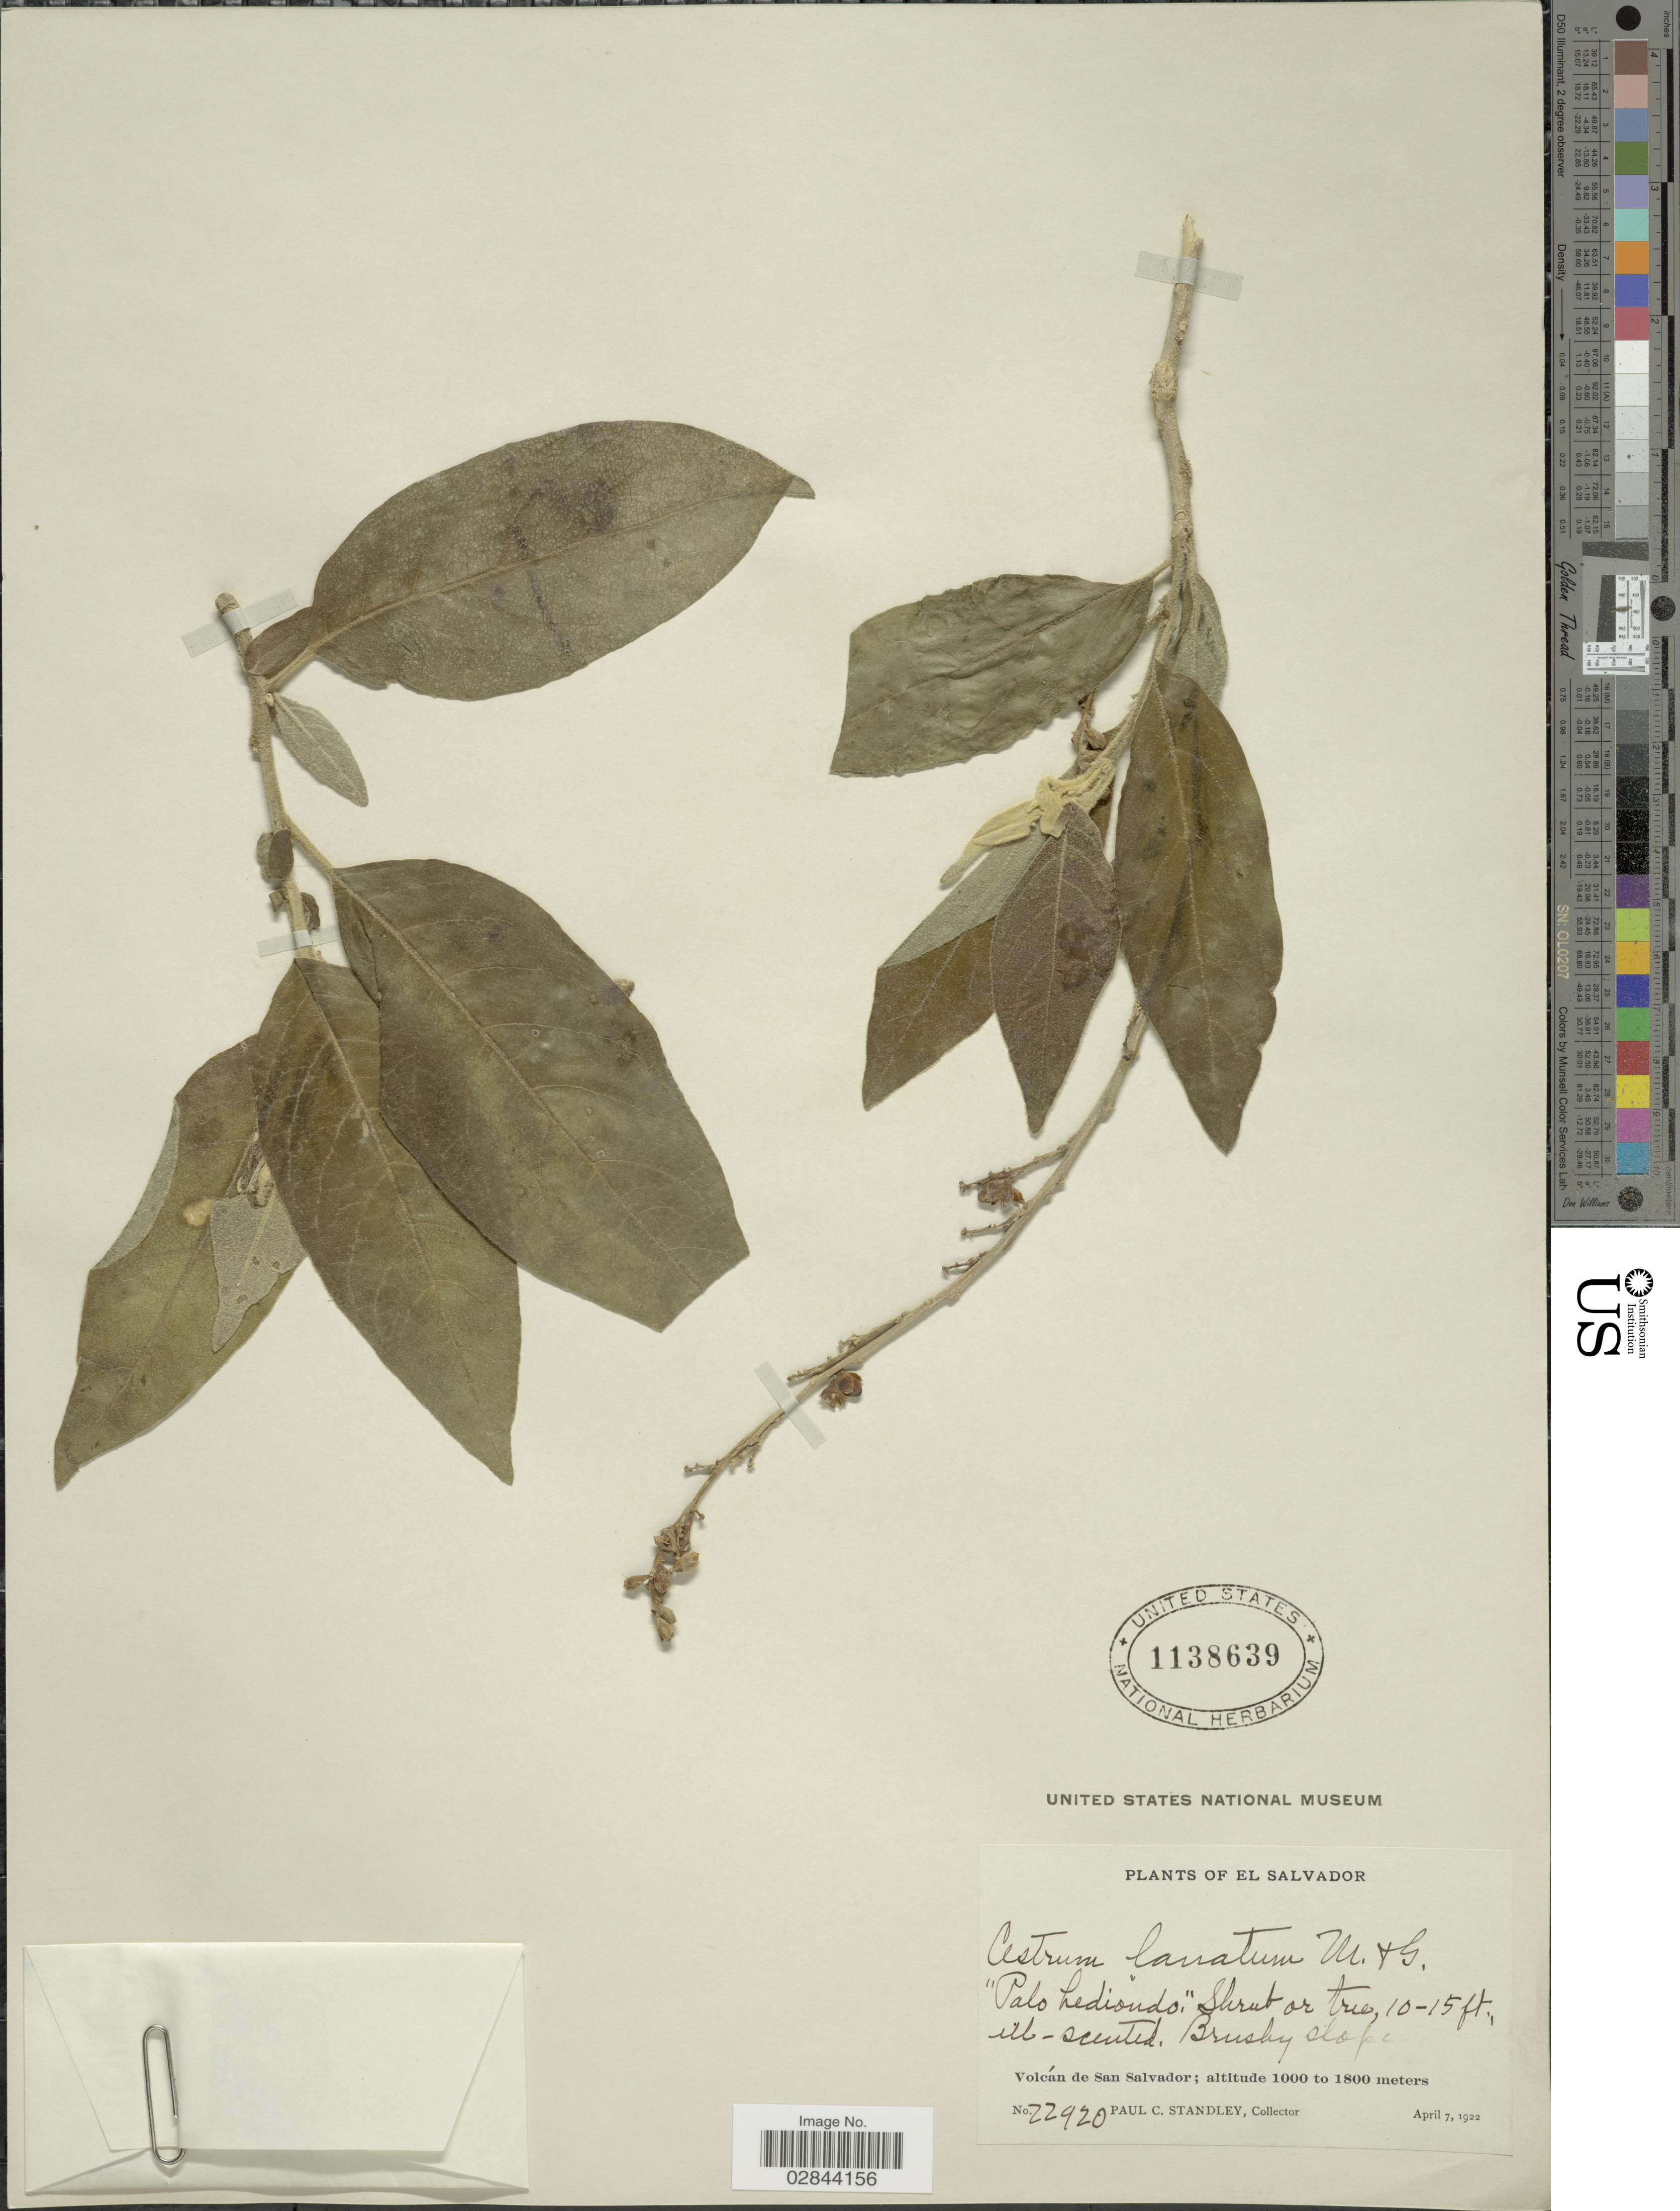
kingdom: Plantae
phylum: Tracheophyta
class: Magnoliopsida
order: Solanales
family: Solanaceae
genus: Cestrum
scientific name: Cestrum lanatum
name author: M. Martens & Galeotti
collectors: P. C. Standley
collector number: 22920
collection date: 1922-04-07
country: El Salvador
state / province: San Salvador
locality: Palo hediondo.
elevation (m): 1000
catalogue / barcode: US 1138639